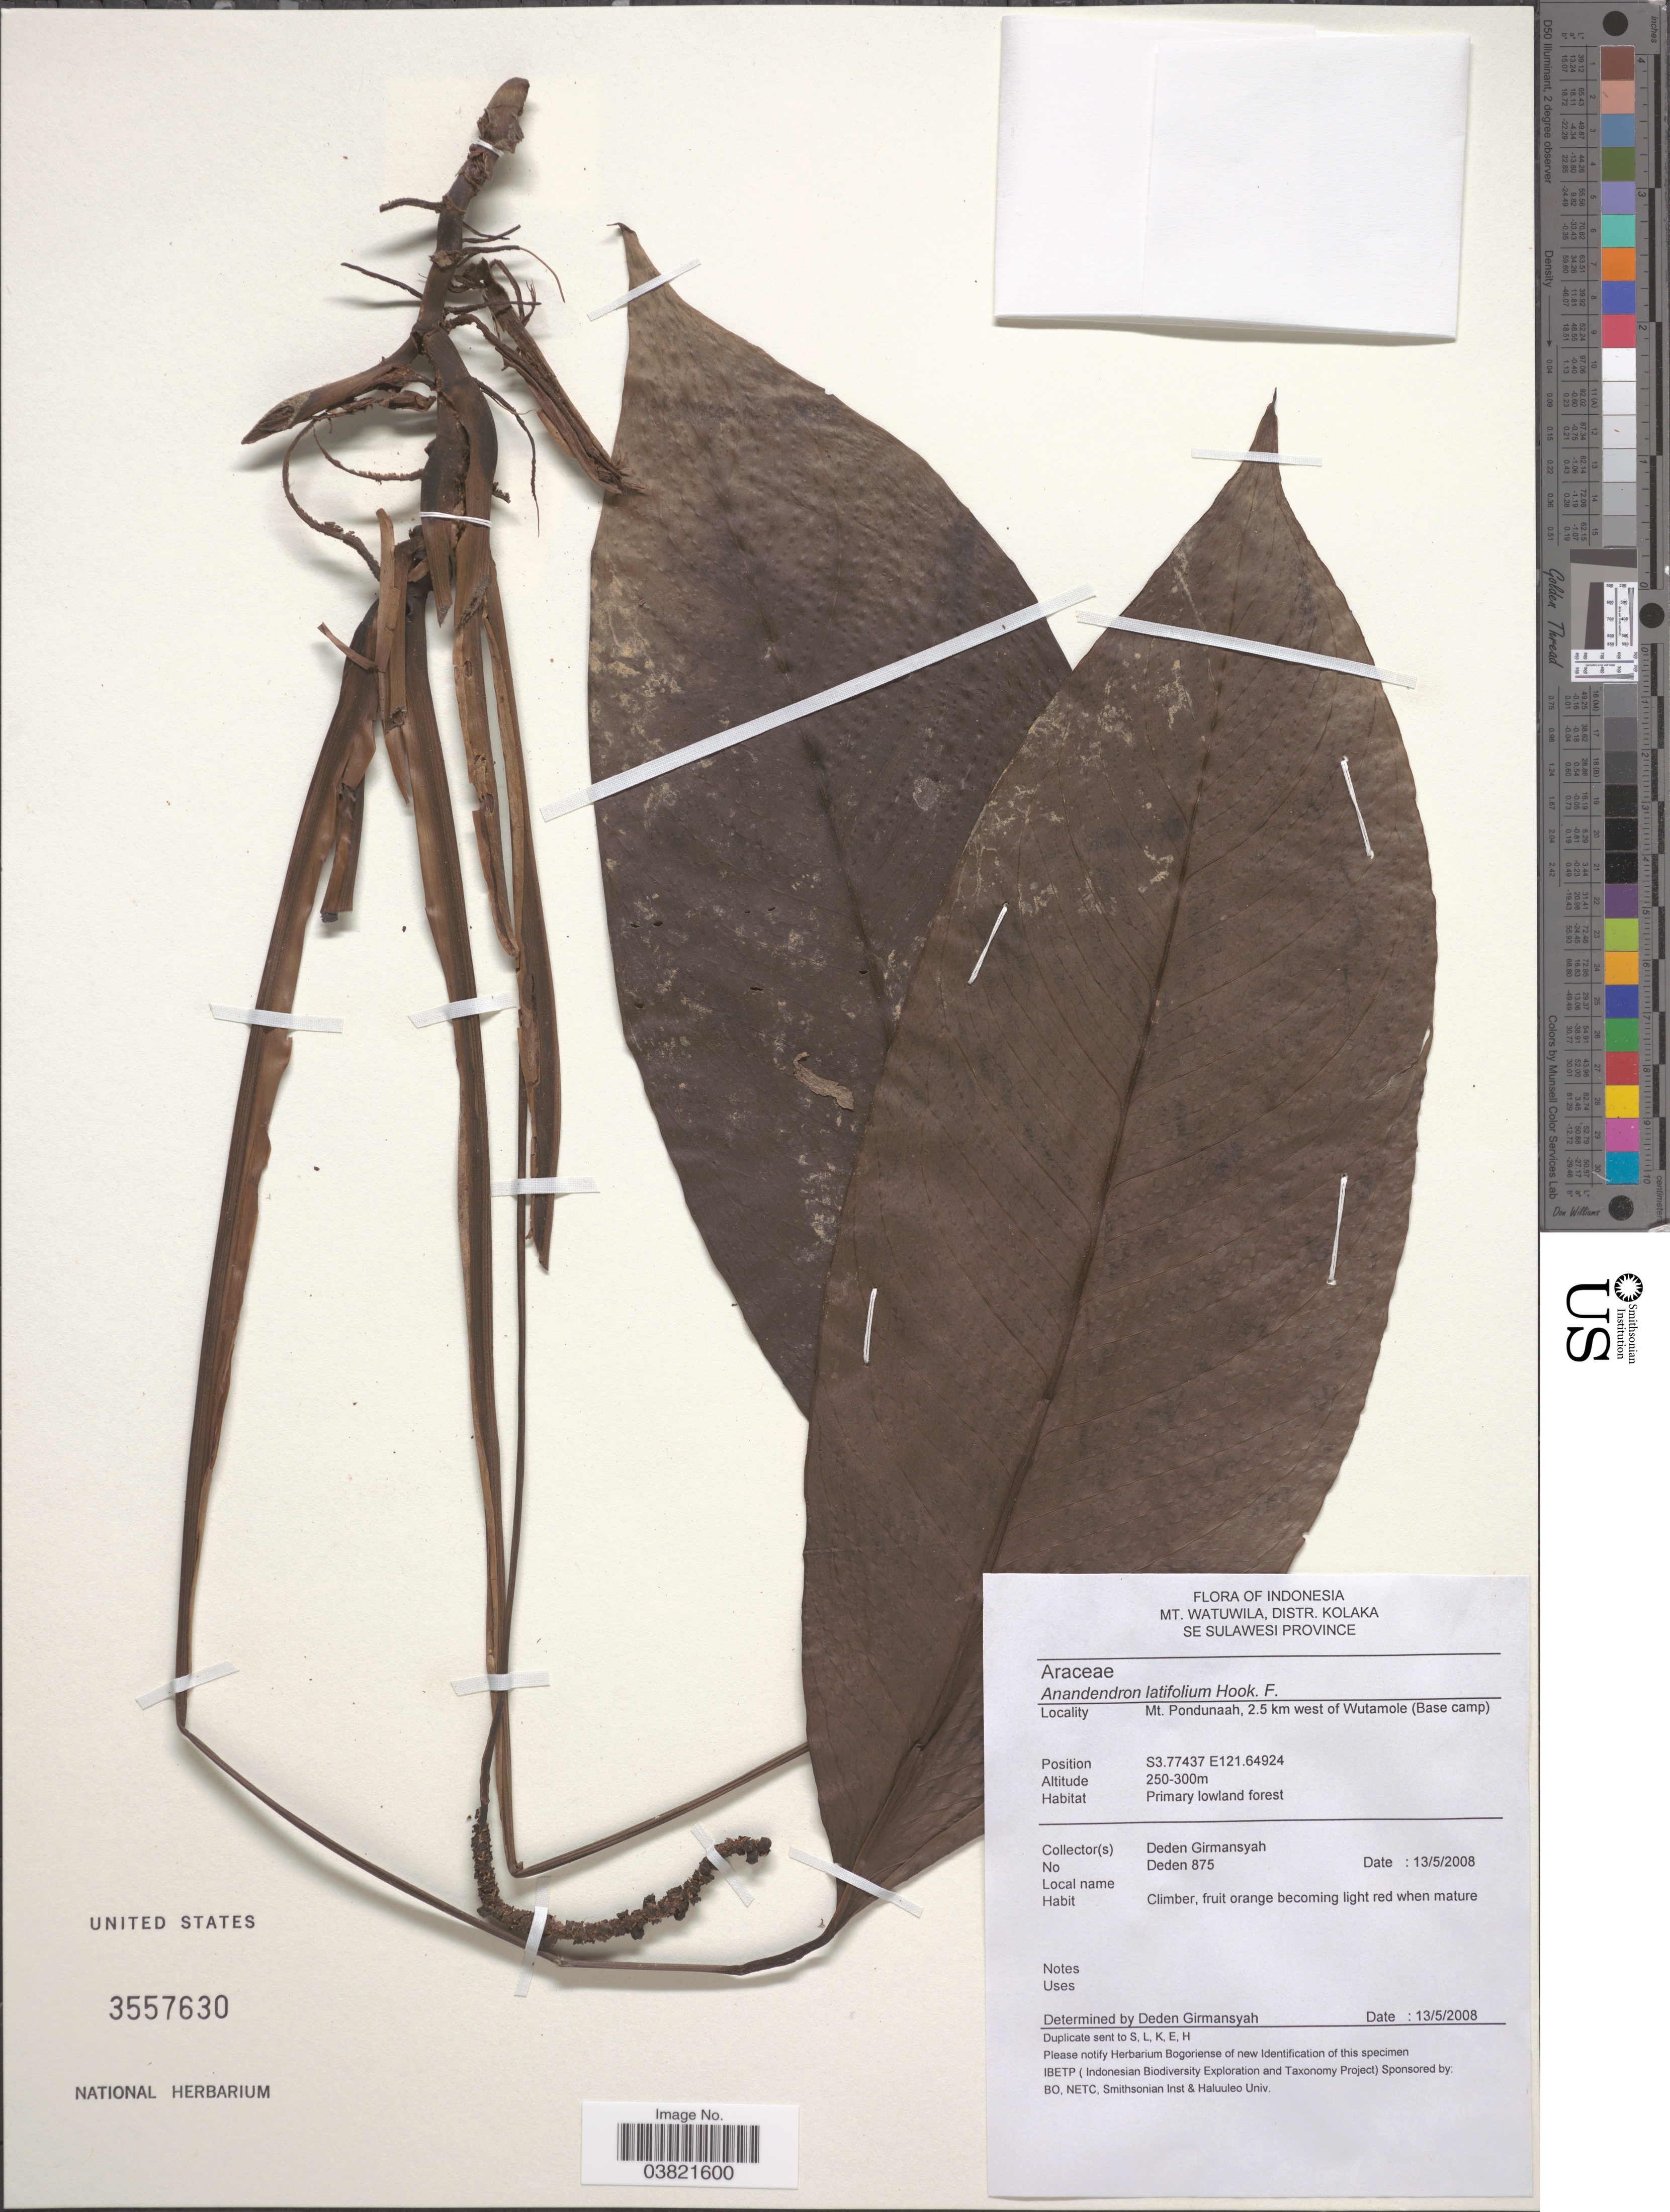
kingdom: Plantae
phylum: Tracheophyta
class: Liliopsida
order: Alismatales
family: Araceae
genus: Anadendrum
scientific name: Anadendrum latifolium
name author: Hook. f.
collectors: D. Girmansyah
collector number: Deden 875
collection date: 2008-05-13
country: Indonesia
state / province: Sulawesi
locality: Mt. Watuwila, Distr. Kolaka. SE Sulawesi Province. Mt. Pondunaah, 2.5 km west of Wutamole (base camp).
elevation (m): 250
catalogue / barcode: US 3557630